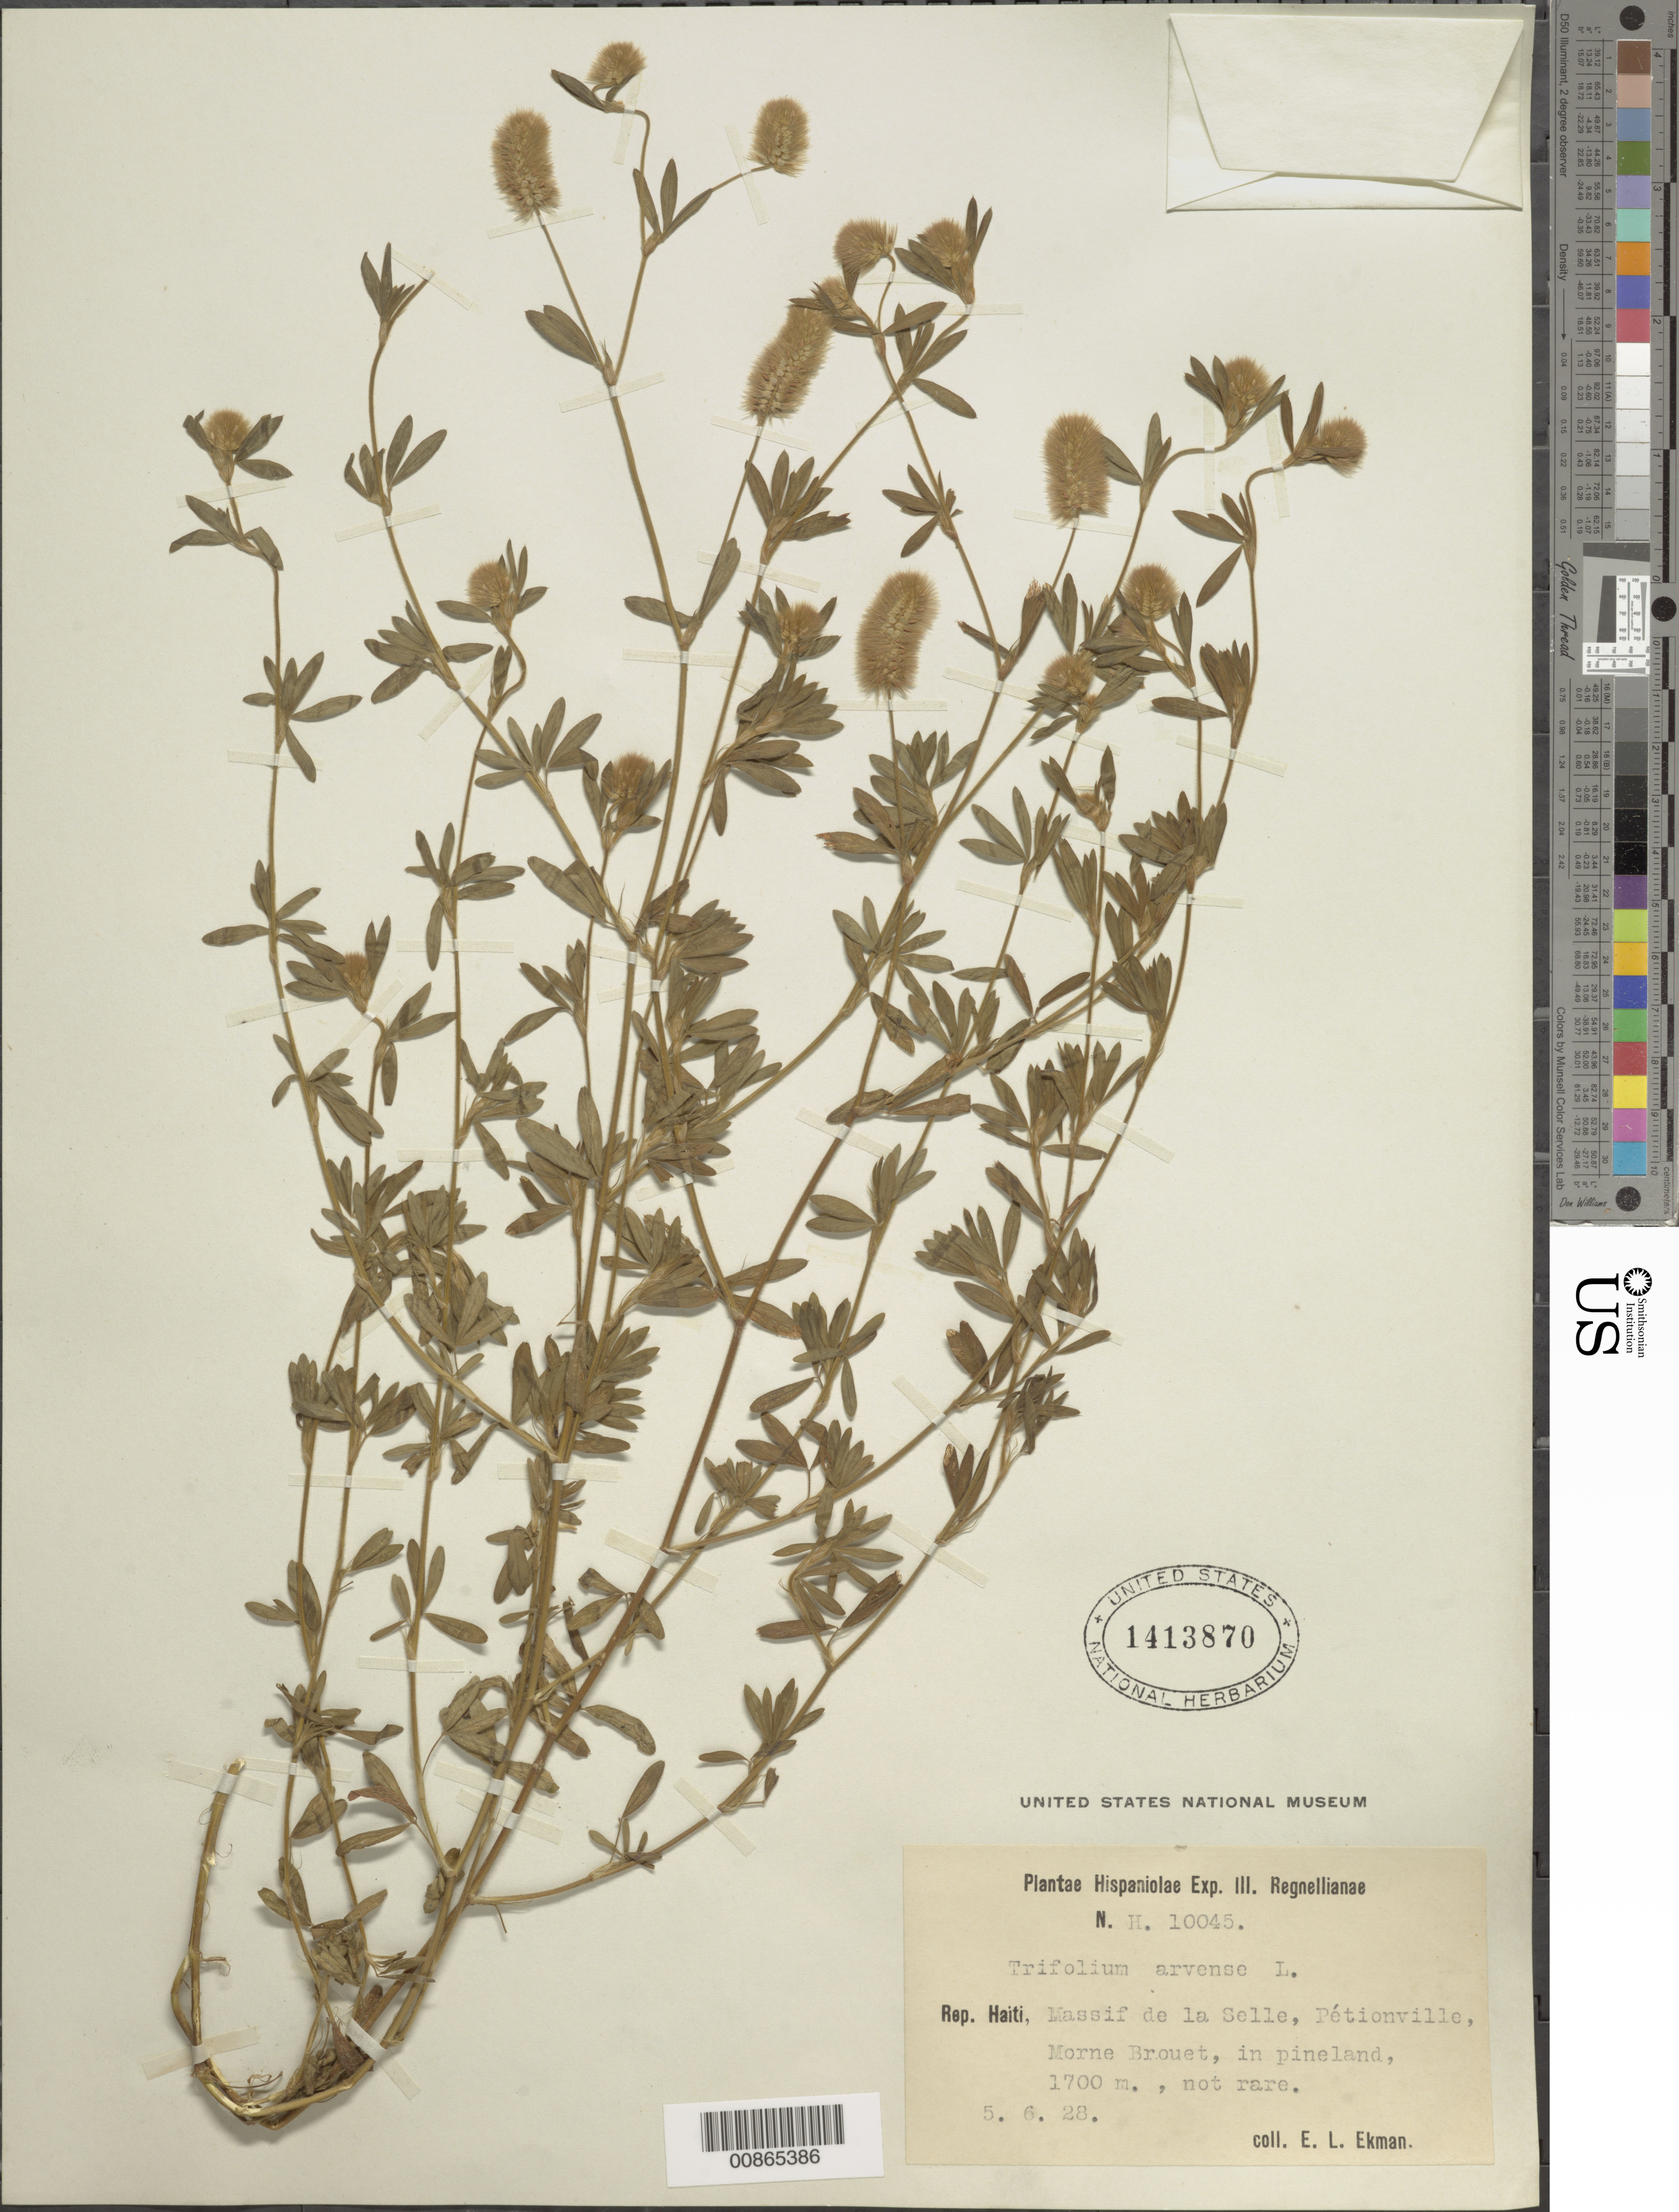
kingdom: Plantae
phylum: Tracheophyta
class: Magnoliopsida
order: Fabales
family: Fabaceae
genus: Trifolium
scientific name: Trifolium arvense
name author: L.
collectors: E. L. Ekman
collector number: H 10045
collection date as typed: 05 Jun 1928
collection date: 1928-06-05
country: Haiti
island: Hispaniola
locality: Massif de la Selle, Pétionville, Morne Brouet.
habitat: In pineland.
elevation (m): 1700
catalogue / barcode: US 1413870